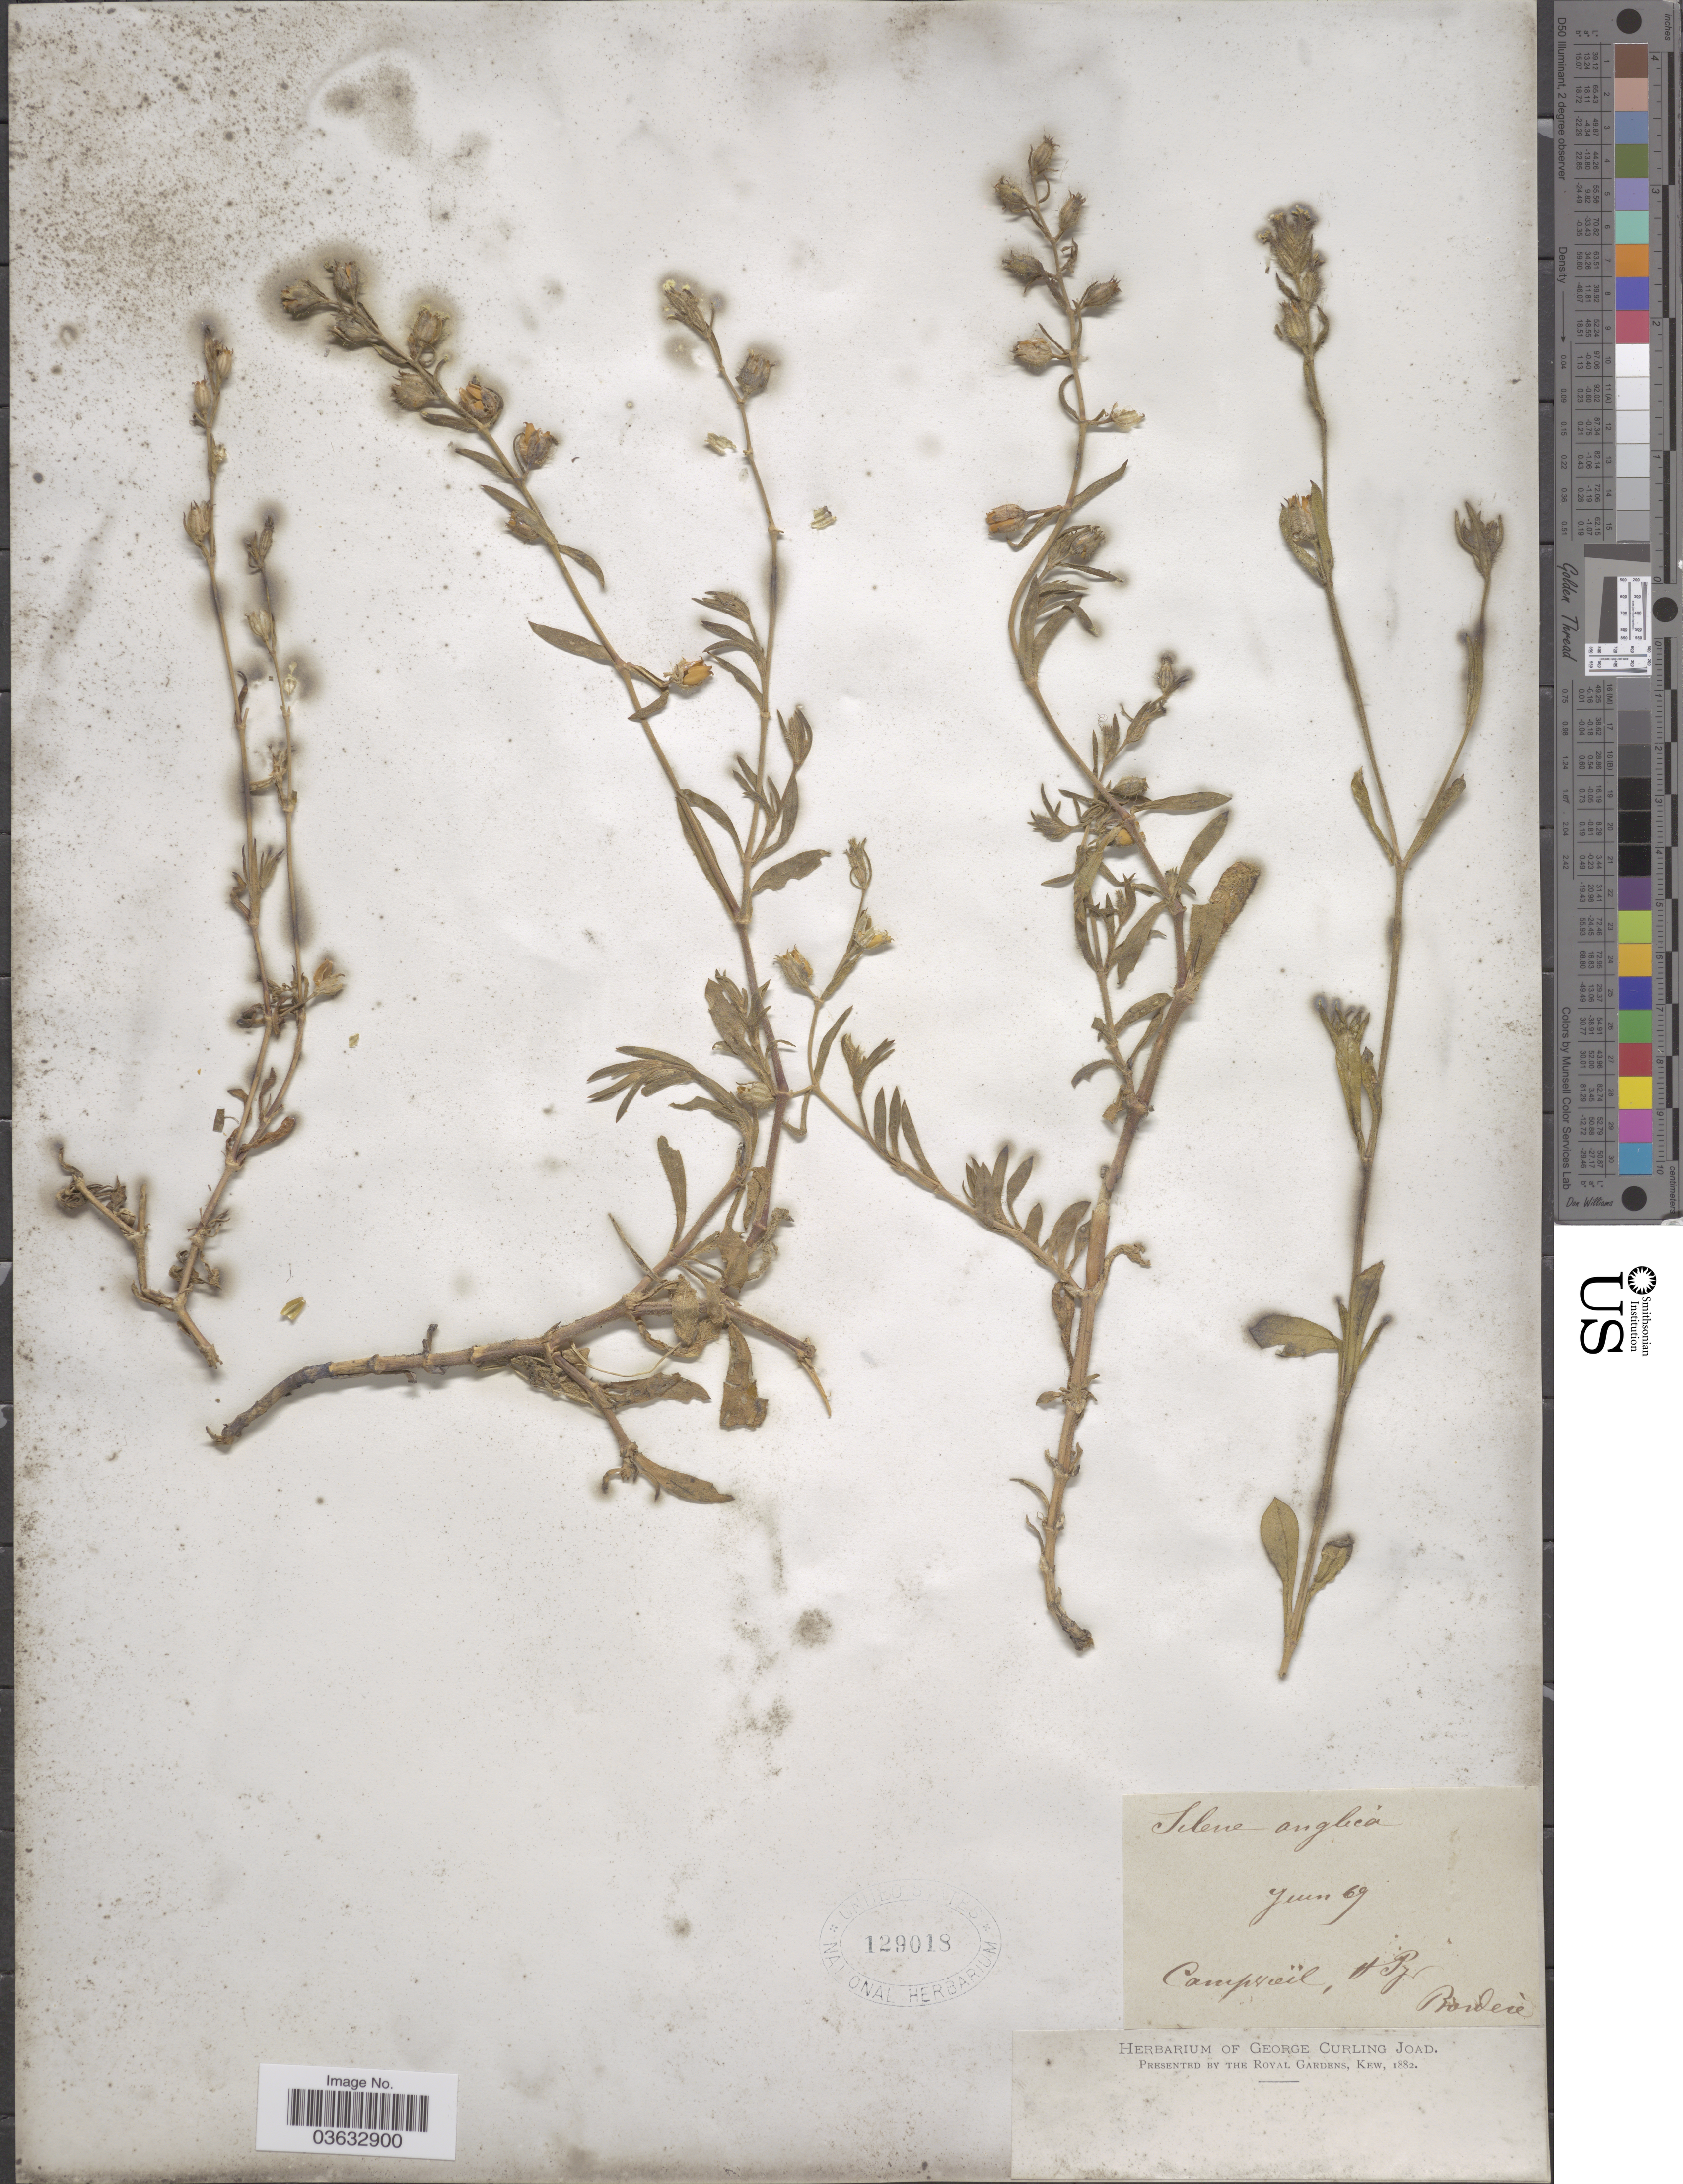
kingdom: Plantae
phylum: Tracheophyta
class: Magnoliopsida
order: Caryophyllales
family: Caryophyllaceae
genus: Silene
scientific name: Silene anglica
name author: L.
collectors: -. Bordere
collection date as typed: Transcribed d/m/y: /6/69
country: France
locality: Campsoil [interpreted], HPyr.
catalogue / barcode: US 129018